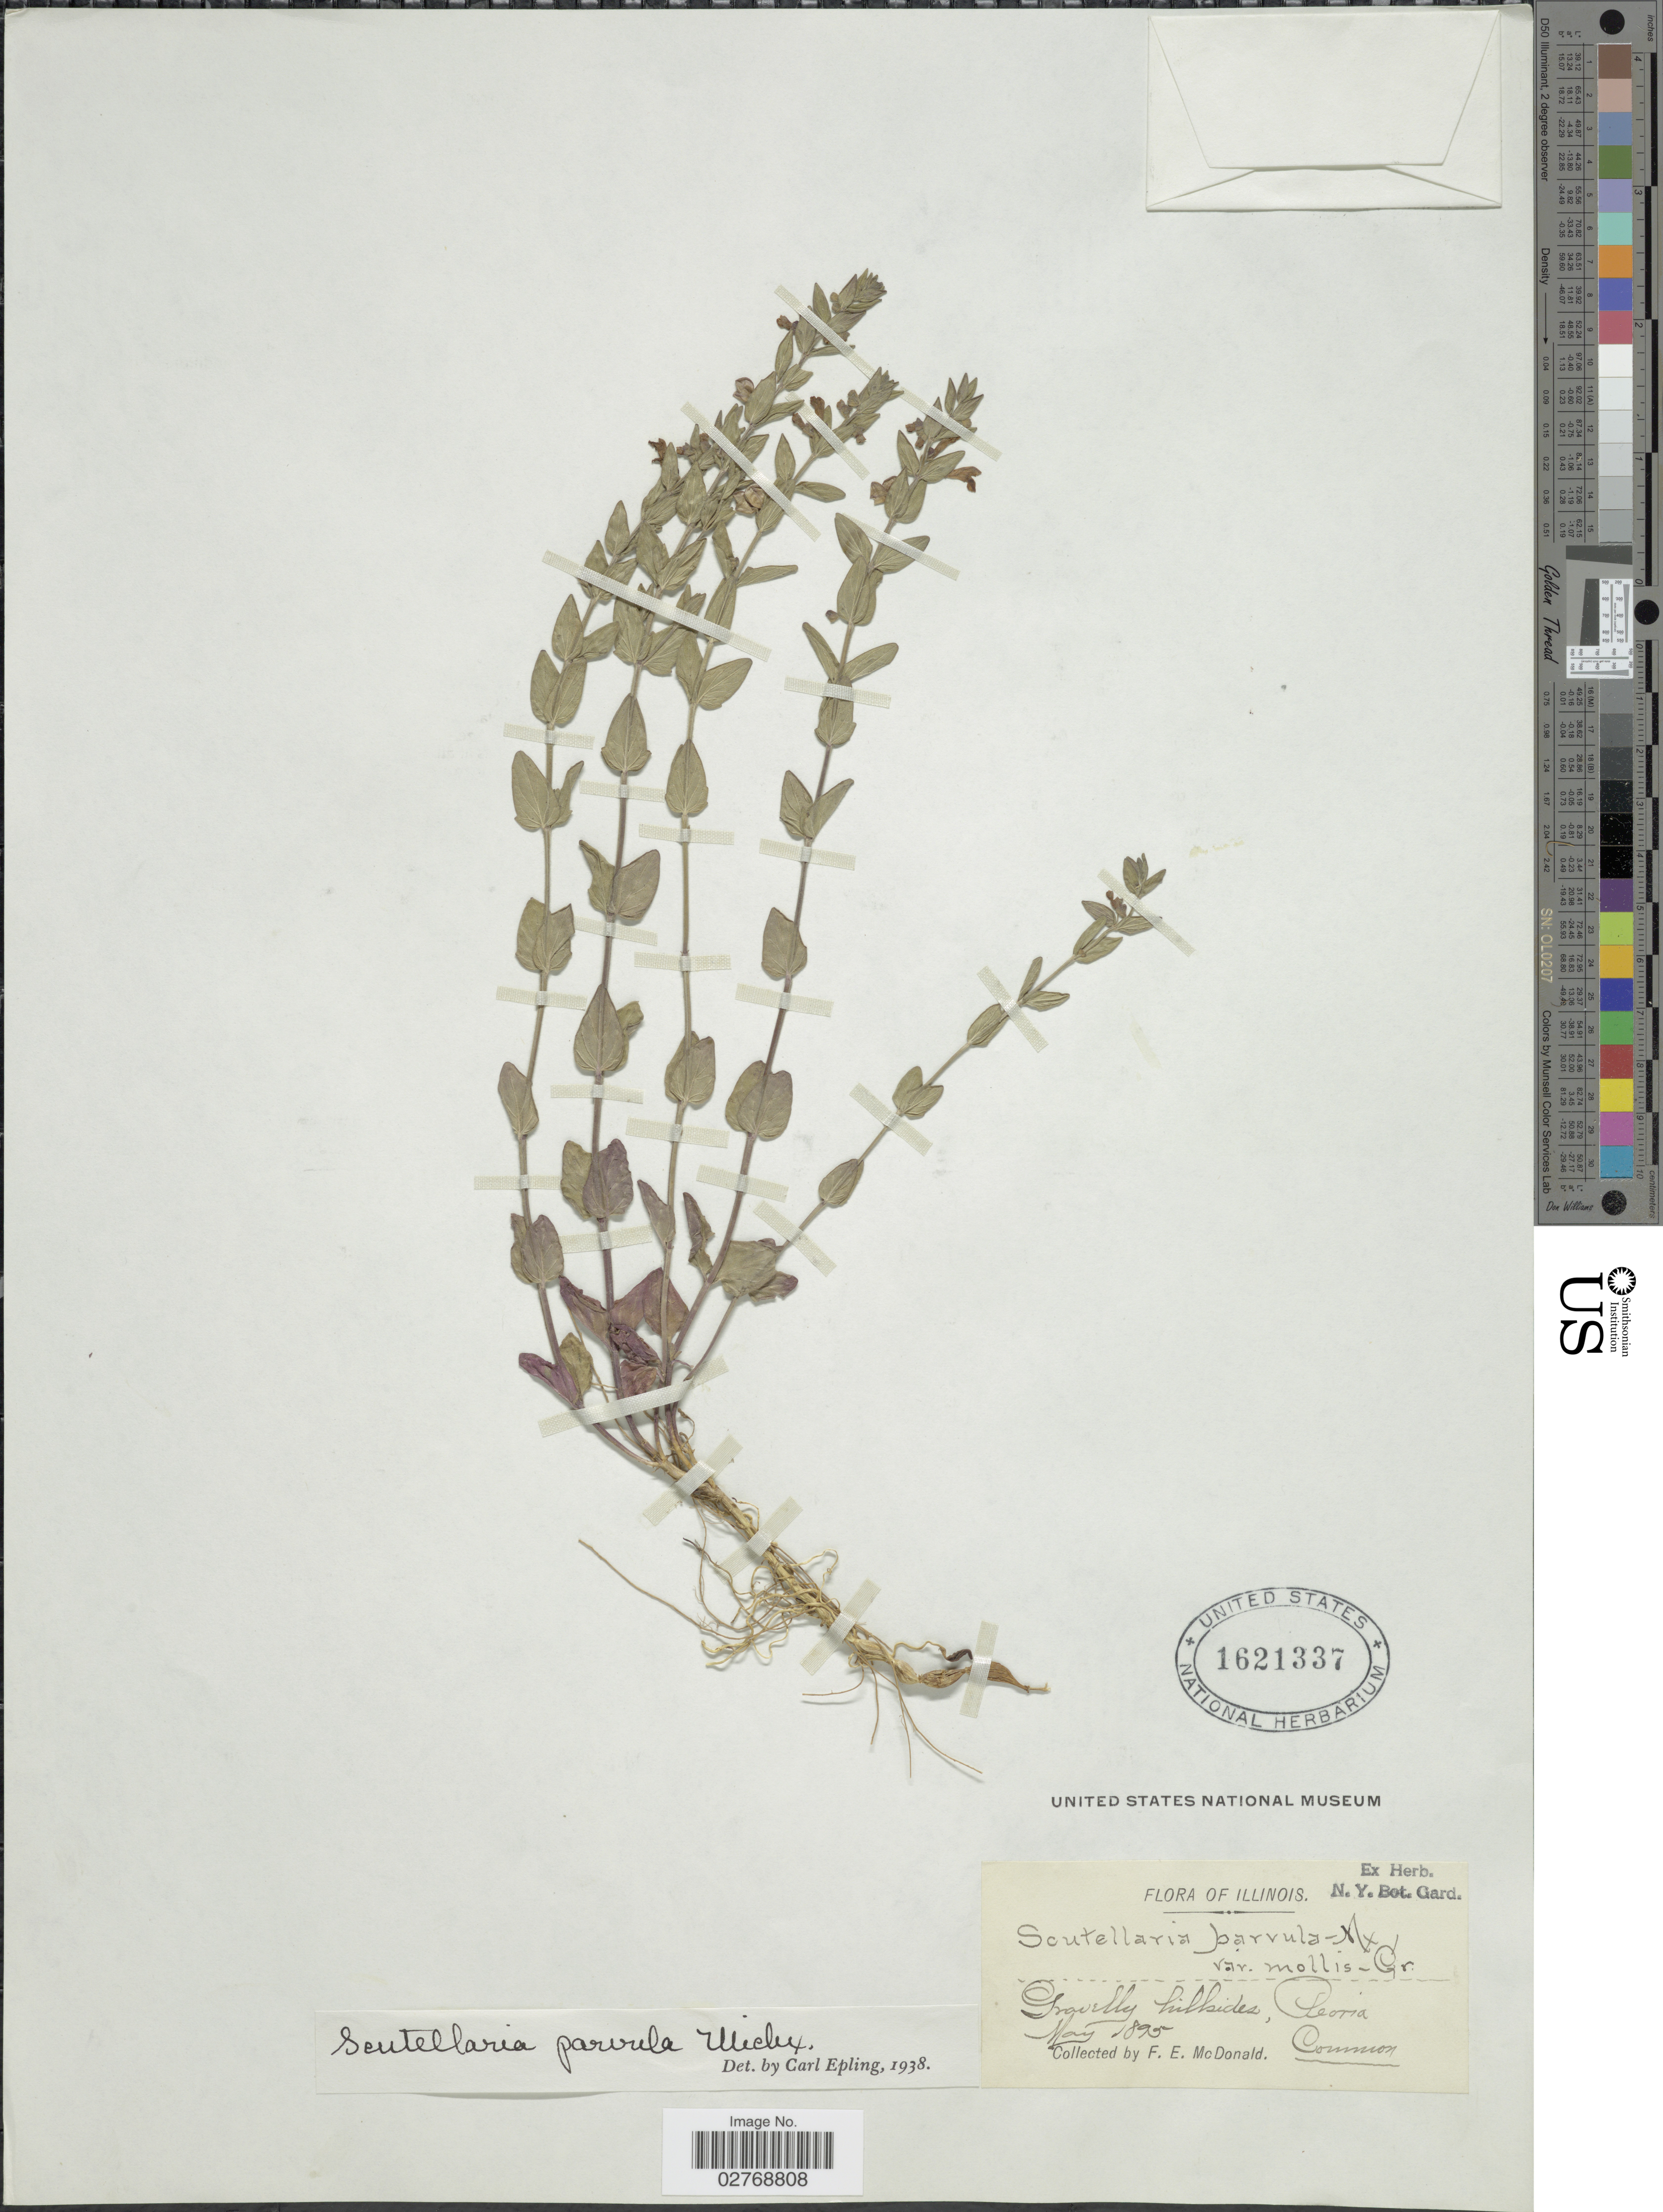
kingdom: Plantae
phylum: Tracheophyta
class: Magnoliopsida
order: Lamiales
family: Lamiaceae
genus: Scutellaria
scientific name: Scutellaria parvula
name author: Michx.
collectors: F. E. McDonald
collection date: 1895-05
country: United States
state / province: Illinois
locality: Gravelly hillsides, Peoria.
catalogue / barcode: US 1621337